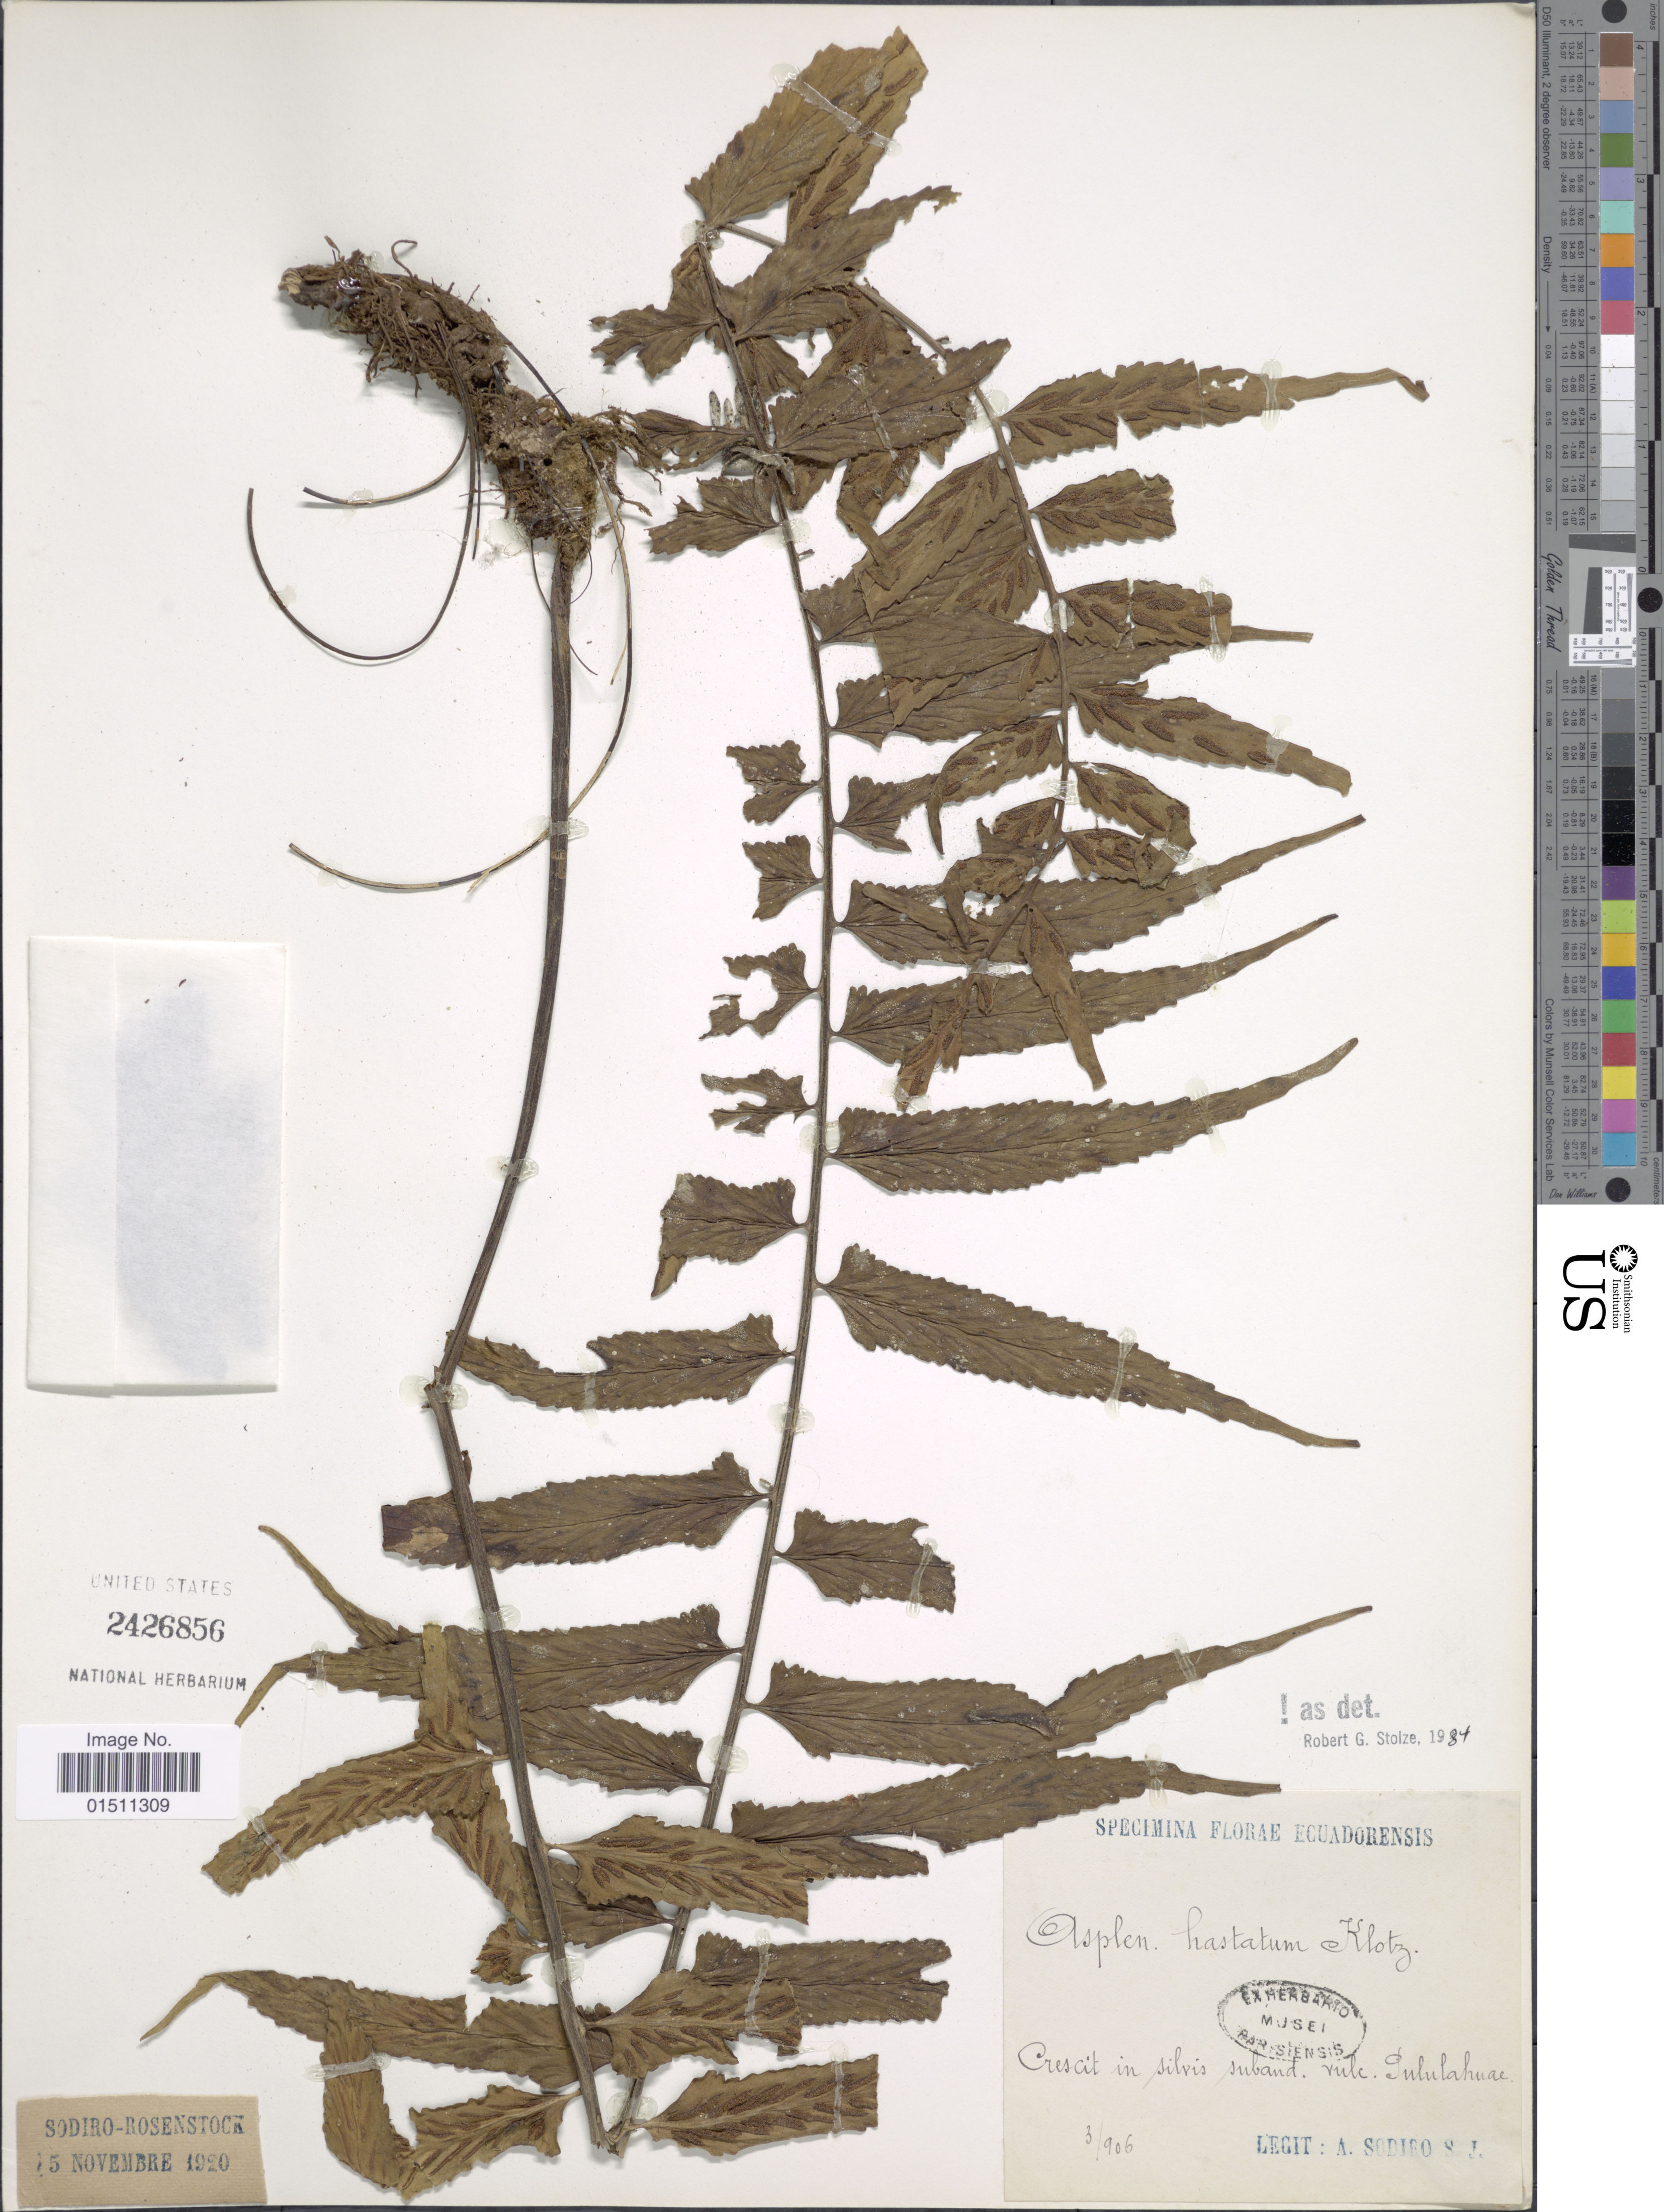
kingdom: Plantae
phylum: Tracheophyta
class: Polypodiopsida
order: Polypodiales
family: Aspleniaceae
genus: Asplenium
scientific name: Asplenium hastatum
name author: Klotzsch ex Kunze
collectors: A. Sodiro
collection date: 1906-03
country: Ecuador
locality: Ecuadorensis, Crescit in silvis suband. vule Pululahuae.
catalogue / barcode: US 2426856